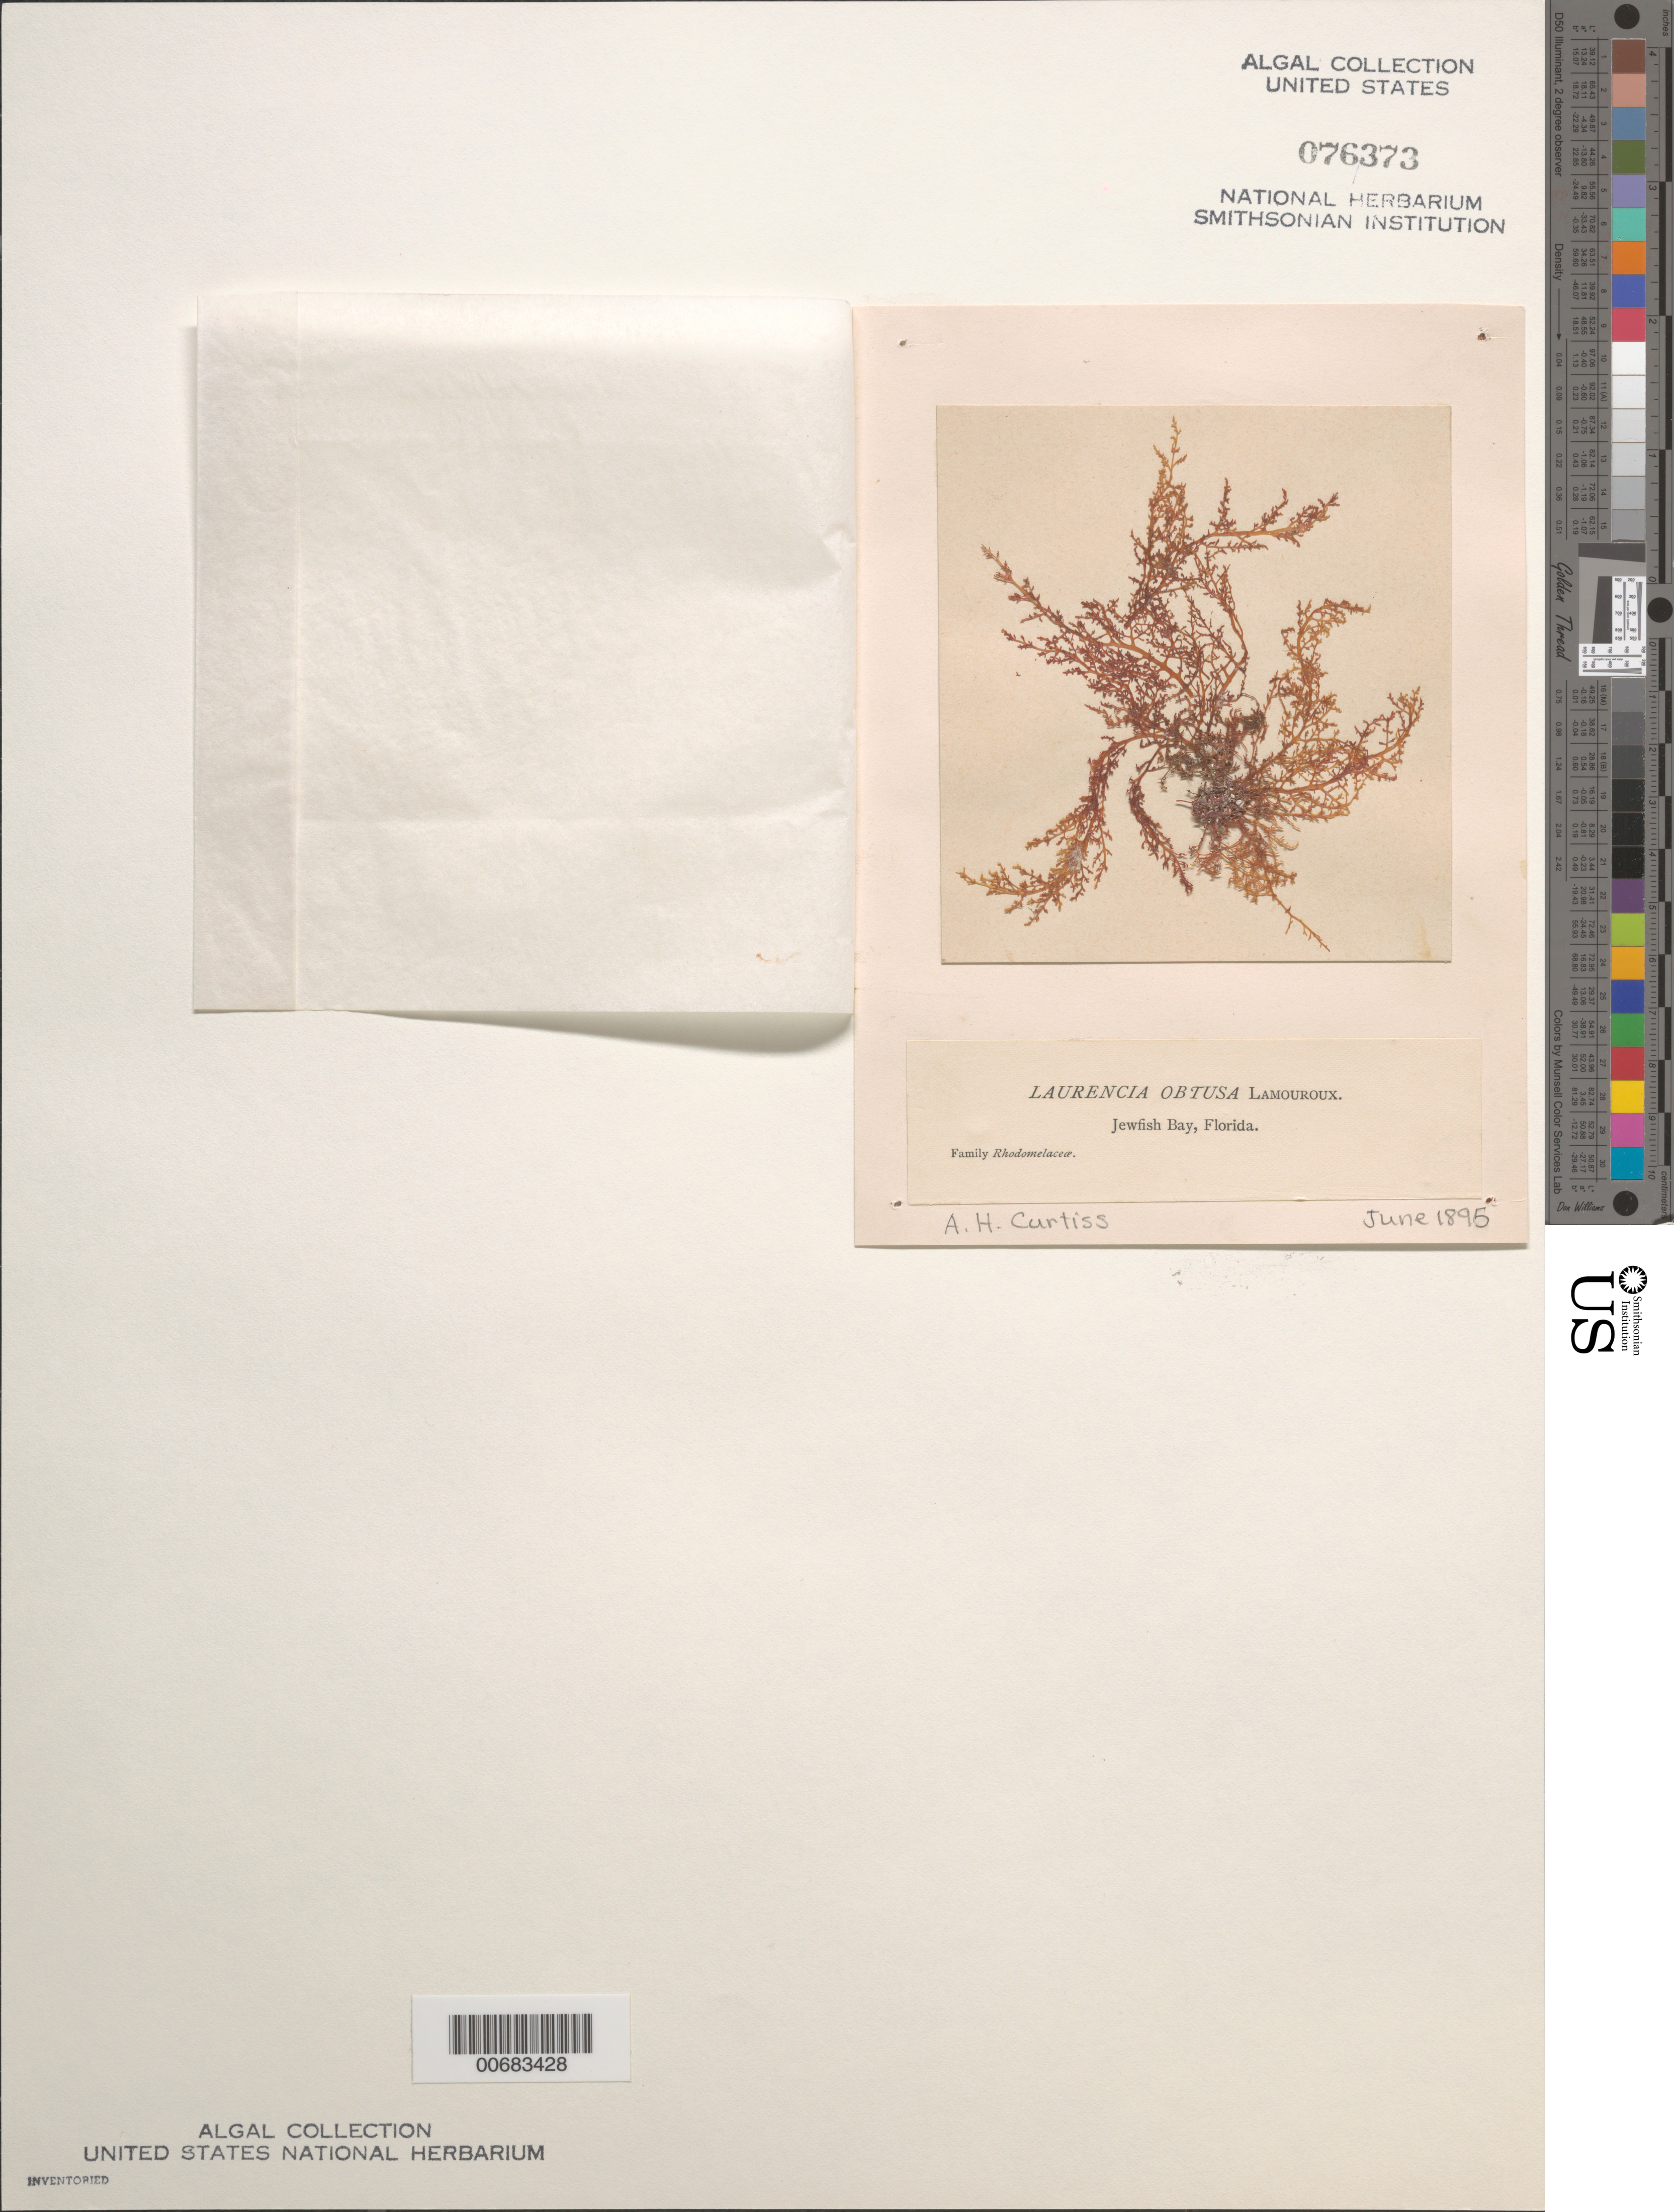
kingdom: Plantae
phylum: Rhodophyta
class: Florideophyceae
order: Ceramiales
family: Rhodomelaceae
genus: Laurencia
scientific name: Laurencia obtusa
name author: (Huds.) J.V.Lamouroux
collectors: A. H. Curtiss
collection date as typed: Jun 1895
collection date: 1895-06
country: United States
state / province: Florida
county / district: Monroe County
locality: Jewfish Bay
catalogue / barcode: US 76373